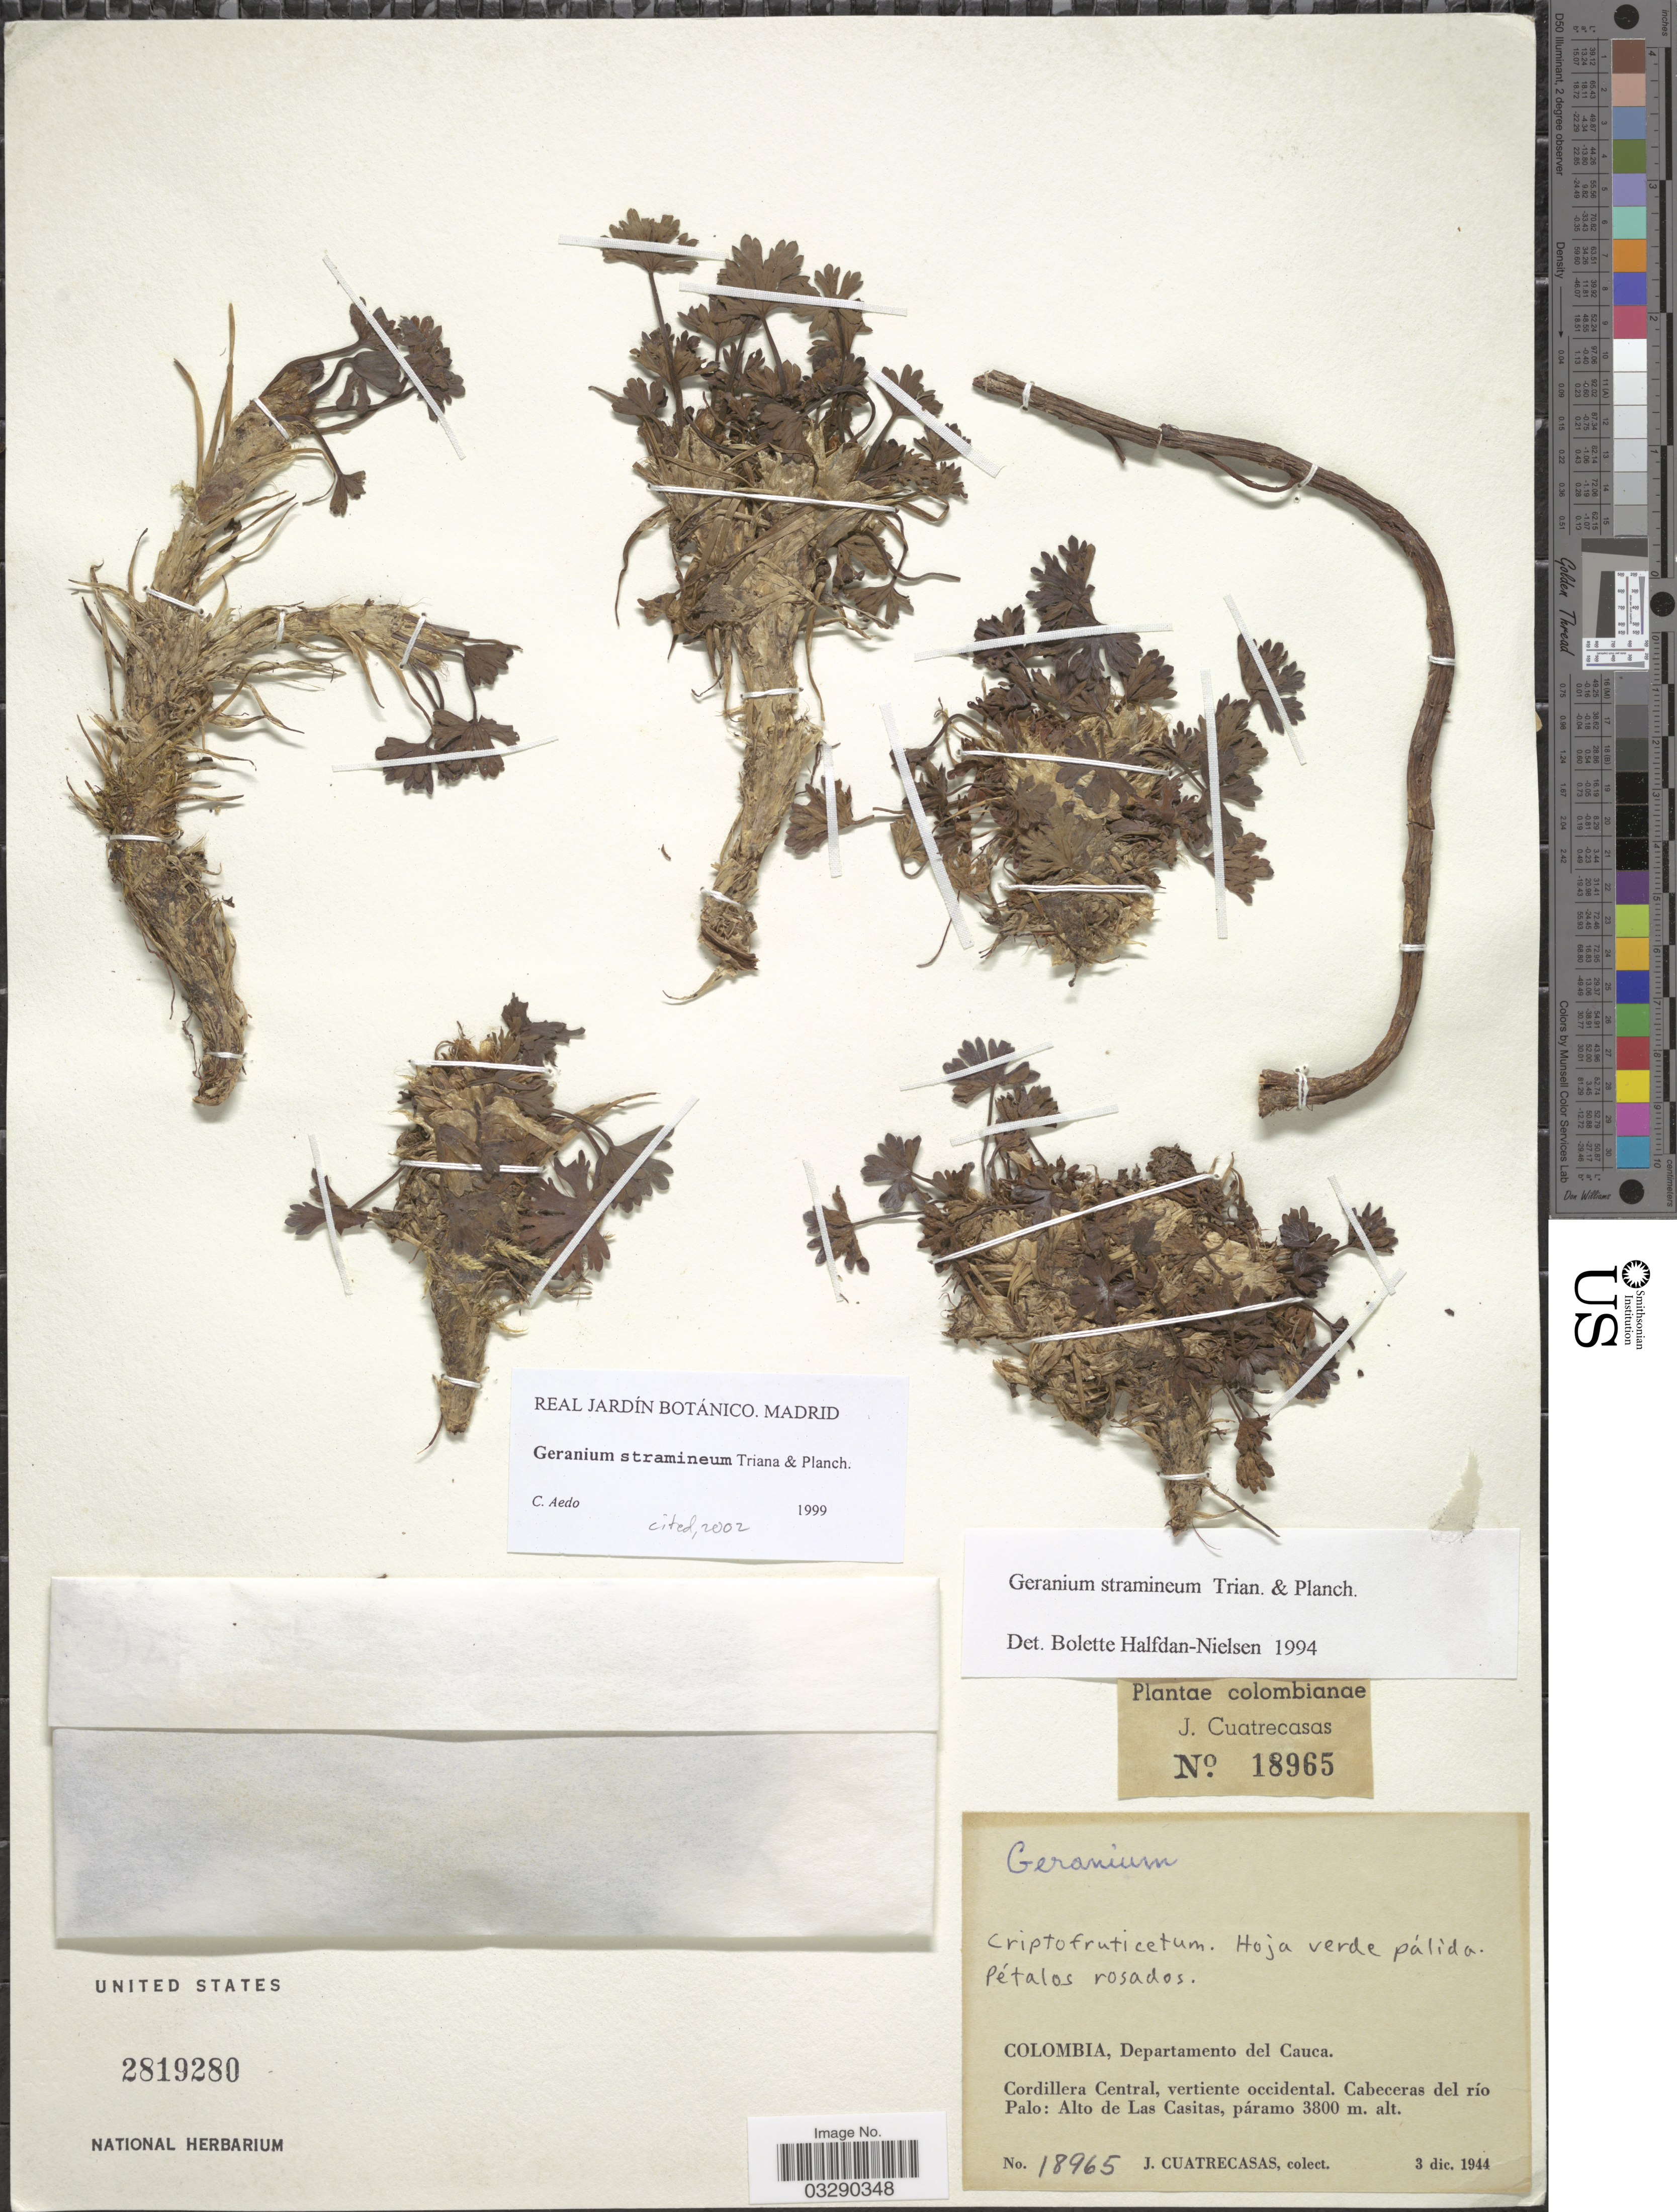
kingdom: Plantae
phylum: Tracheophyta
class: Magnoliopsida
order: Geraniales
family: Geraniaceae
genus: Geranium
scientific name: Geranium stramineum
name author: Triana & Planch.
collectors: J. Cuatrecasas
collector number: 18965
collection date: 1944-12-03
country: Colombia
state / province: Valle del Cauca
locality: Departamento del Cauca. Cordillera Central, vertiente occidental. Cabeceras del río Palo: Alto de Las Casitas.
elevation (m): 3800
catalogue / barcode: US 2819280